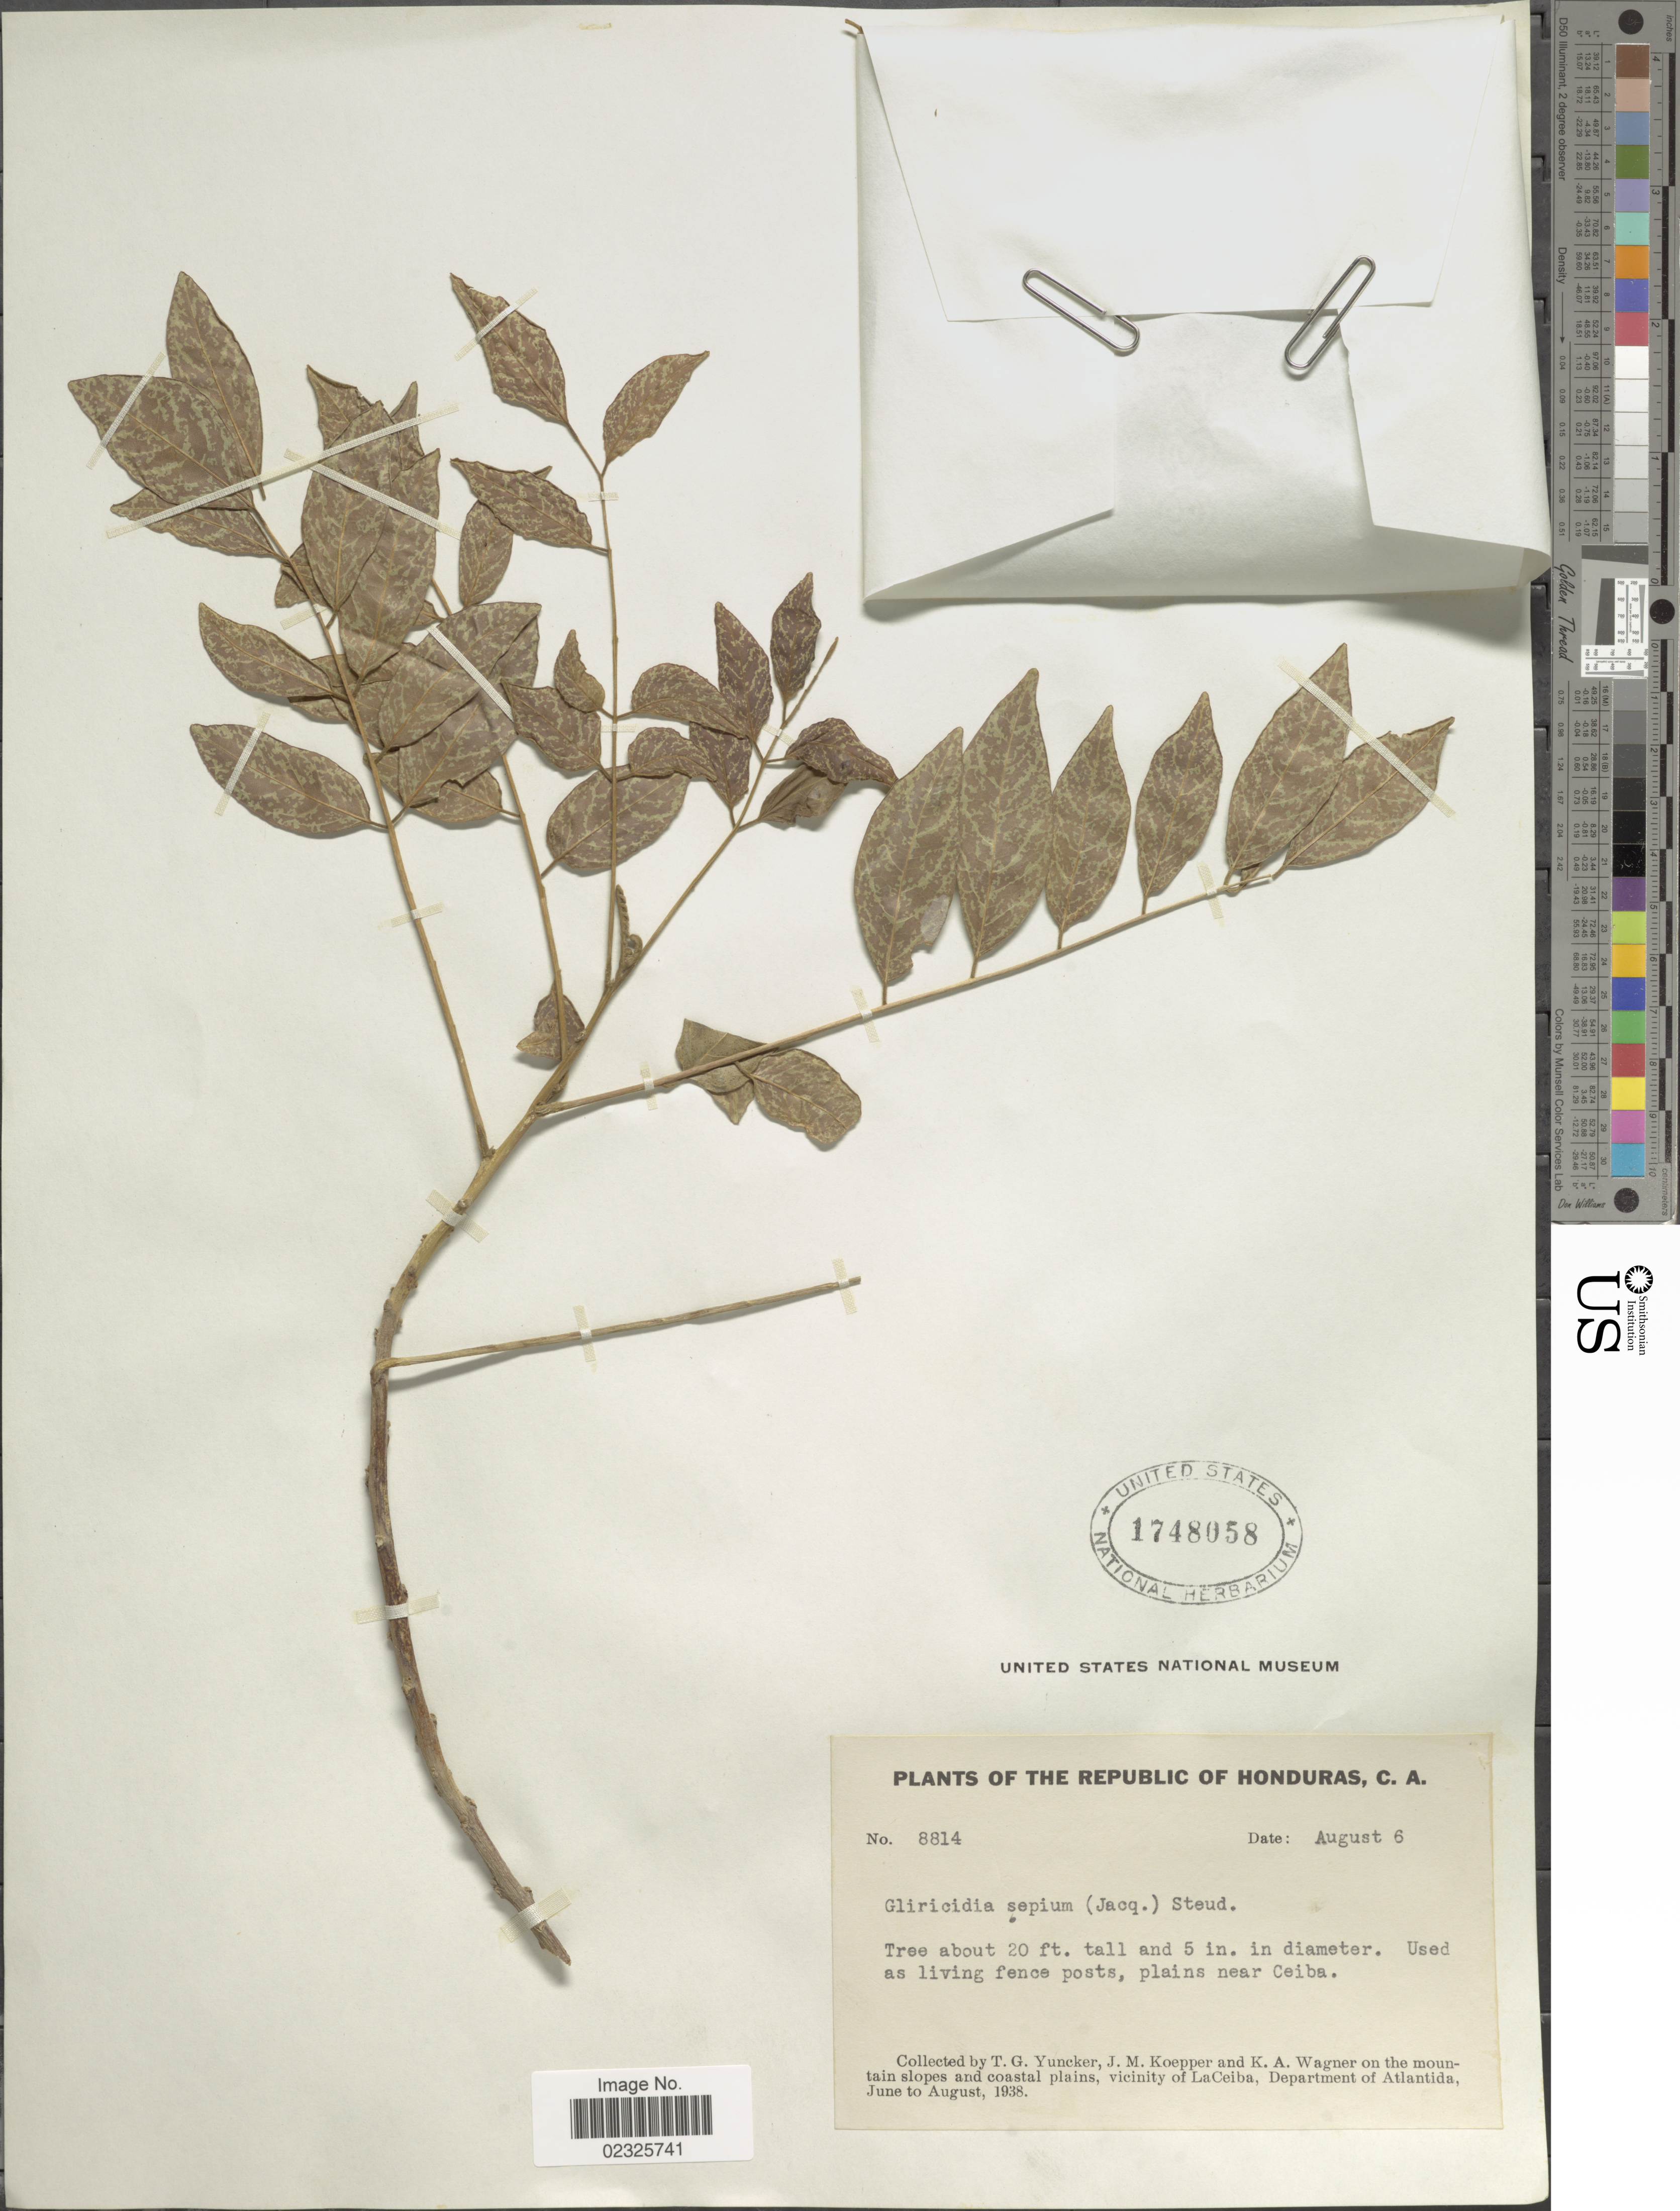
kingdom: Plantae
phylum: Tracheophyta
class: Magnoliopsida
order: Fabales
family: Fabaceae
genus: Gliricidia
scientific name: Gliricidia sepium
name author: (Jacq.) Kunth ex Walp.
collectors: Yunker, J. M. Koepper & K. A. Wagner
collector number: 8814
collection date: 1938-08-06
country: Honduras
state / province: Atlántida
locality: Republic of Honduras, C. A., on mountain slopes and coastal plains, vicinity of La Ceiba, Department of Atlantida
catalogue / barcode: US 1748058